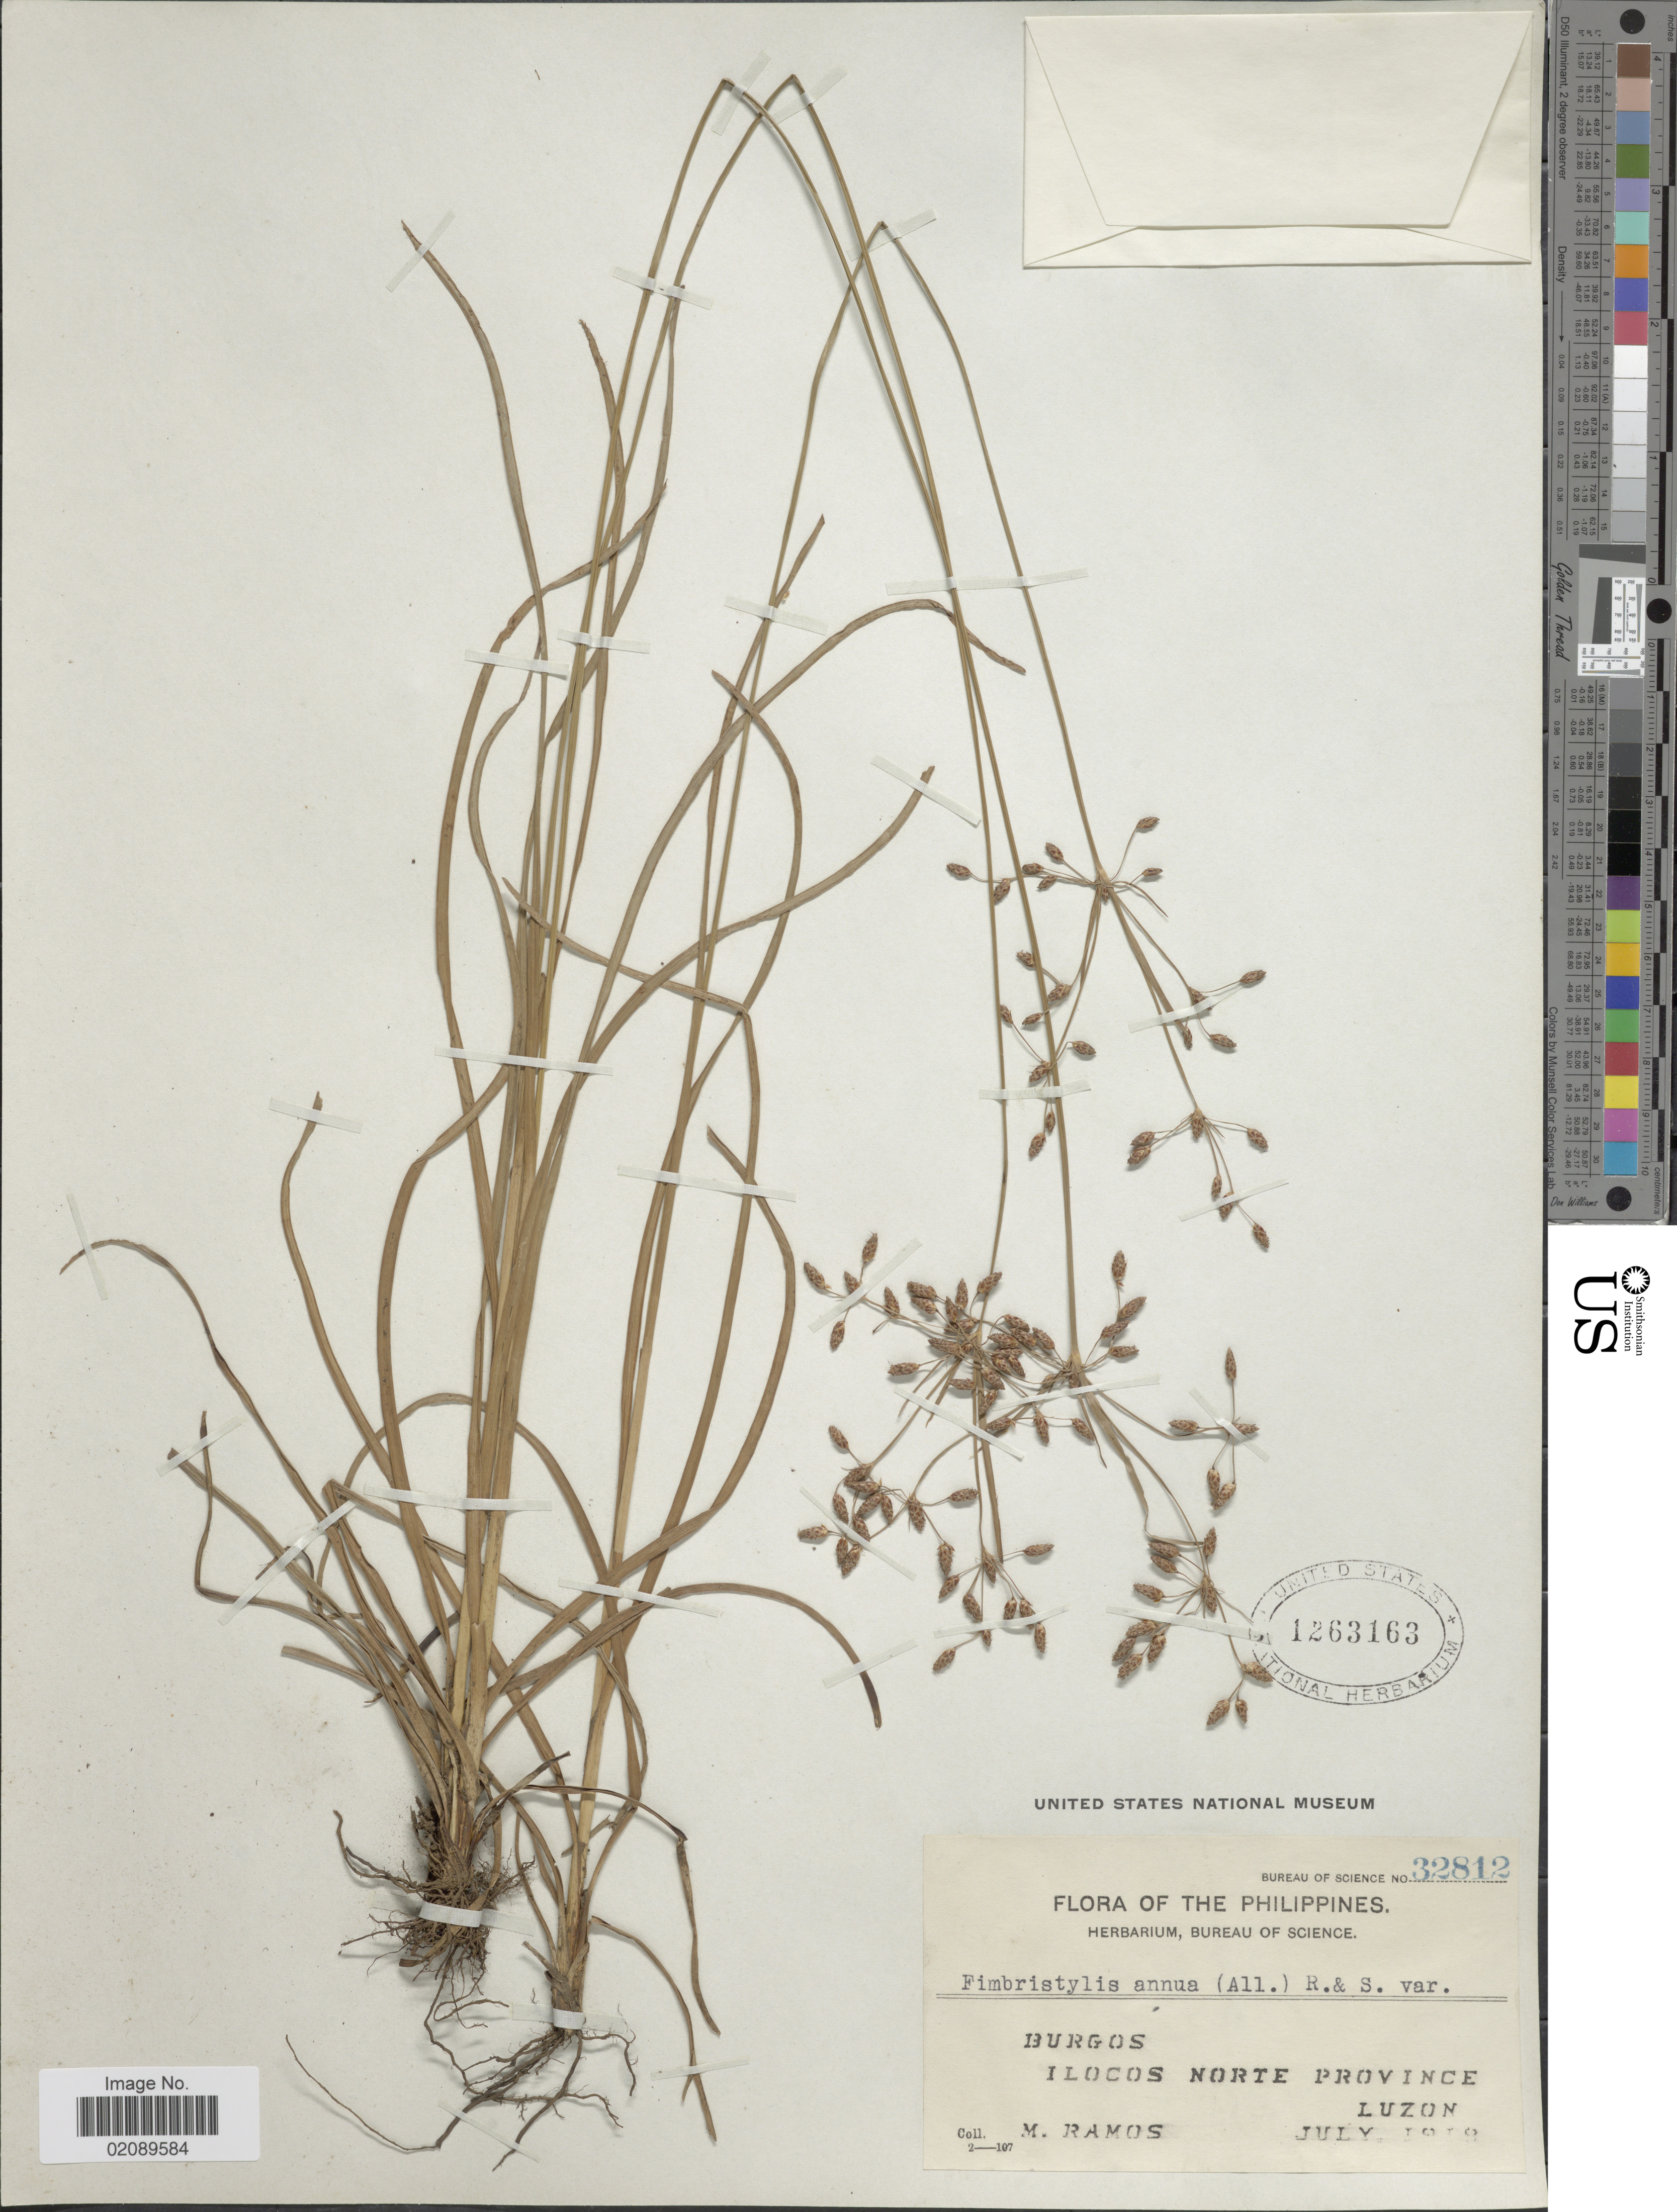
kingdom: Plantae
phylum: Tracheophyta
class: Liliopsida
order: Poales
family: Cyperaceae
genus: Fimbristylis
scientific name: Fimbristylis annua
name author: (All.) Roem. & Schult.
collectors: M. Ramos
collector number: Bureau of Science 32812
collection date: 1918-07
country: Philippines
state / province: Ilocos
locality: Burgos, Ilocos Norte Province, Luzon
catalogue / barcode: US 1263163